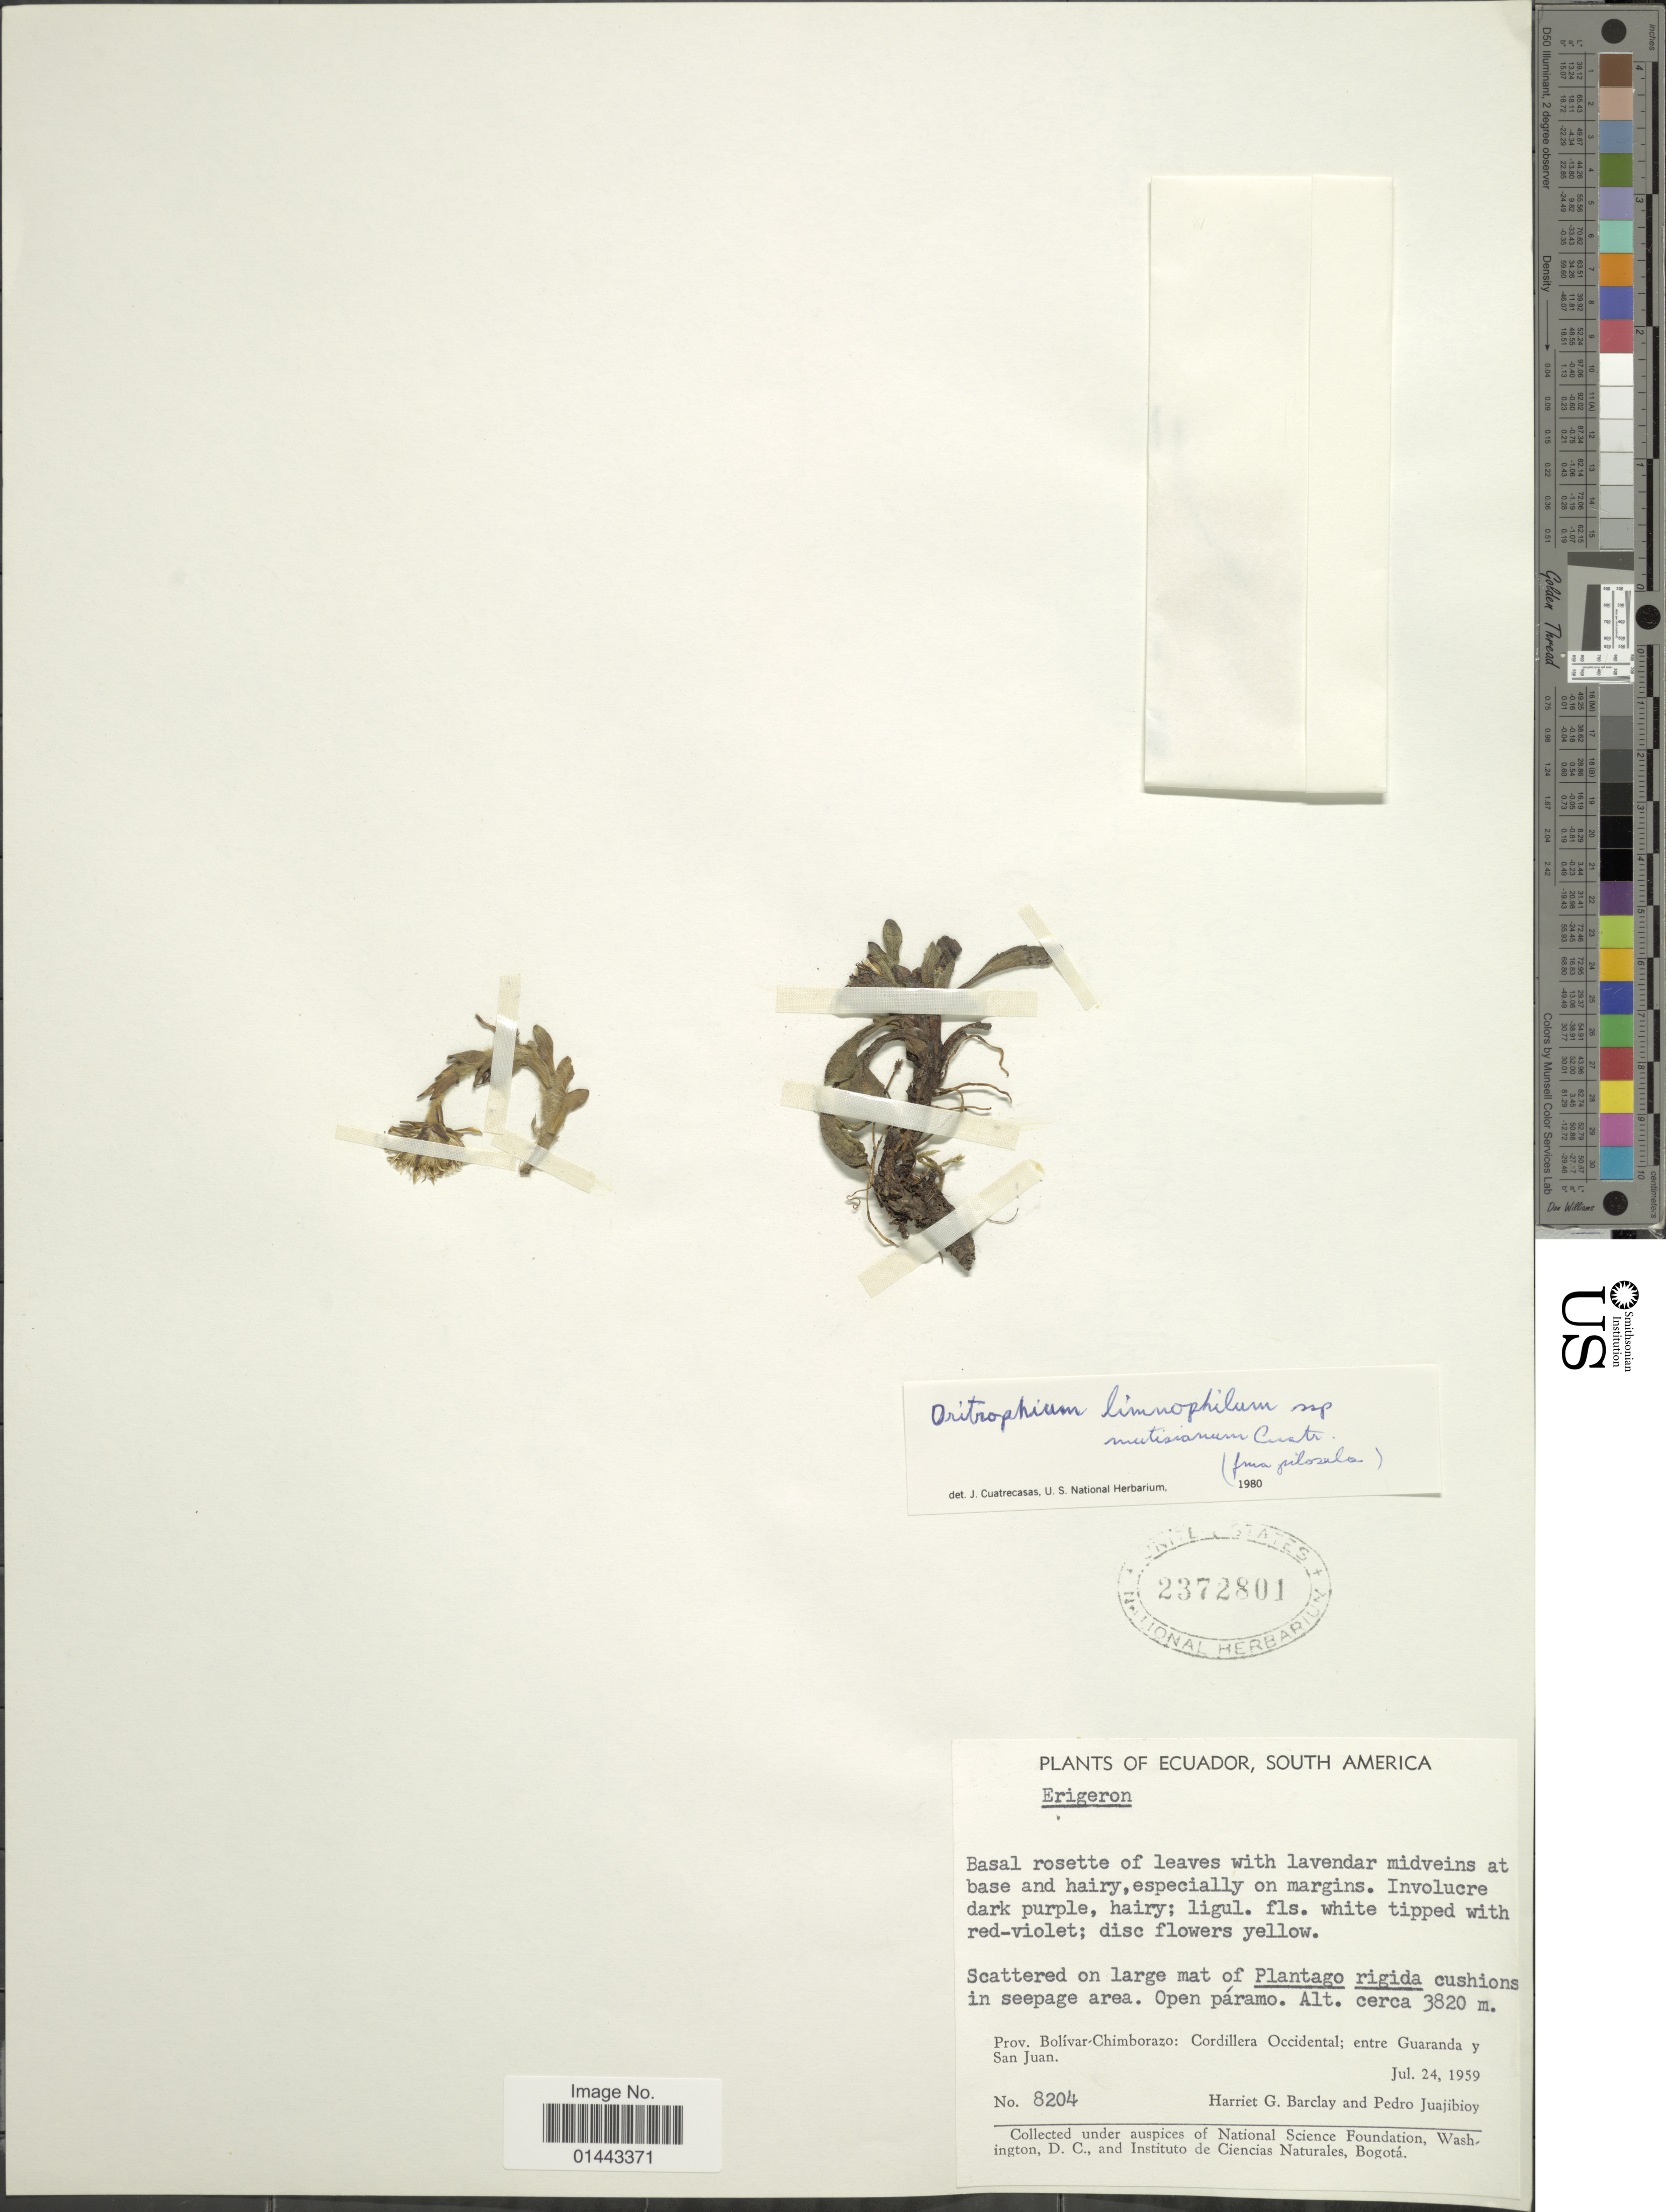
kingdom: Plantae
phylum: Tracheophyta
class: Magnoliopsida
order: Asterales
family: Asteraceae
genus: Oritrophium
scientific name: Oritrophium limnophilum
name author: (Sch. Bip.) Cuatrec.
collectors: H. G. Barclay & P. Juajibioy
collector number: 8204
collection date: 1959-07-24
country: Ecuador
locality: Prov. Bolivar-Chimborazo: Cordillera Occidental; entre Guaranda y San Juan, scattered on large mat on Plantago ridgida cushions in seepage area, open paramo.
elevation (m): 3820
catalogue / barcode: US 2372801